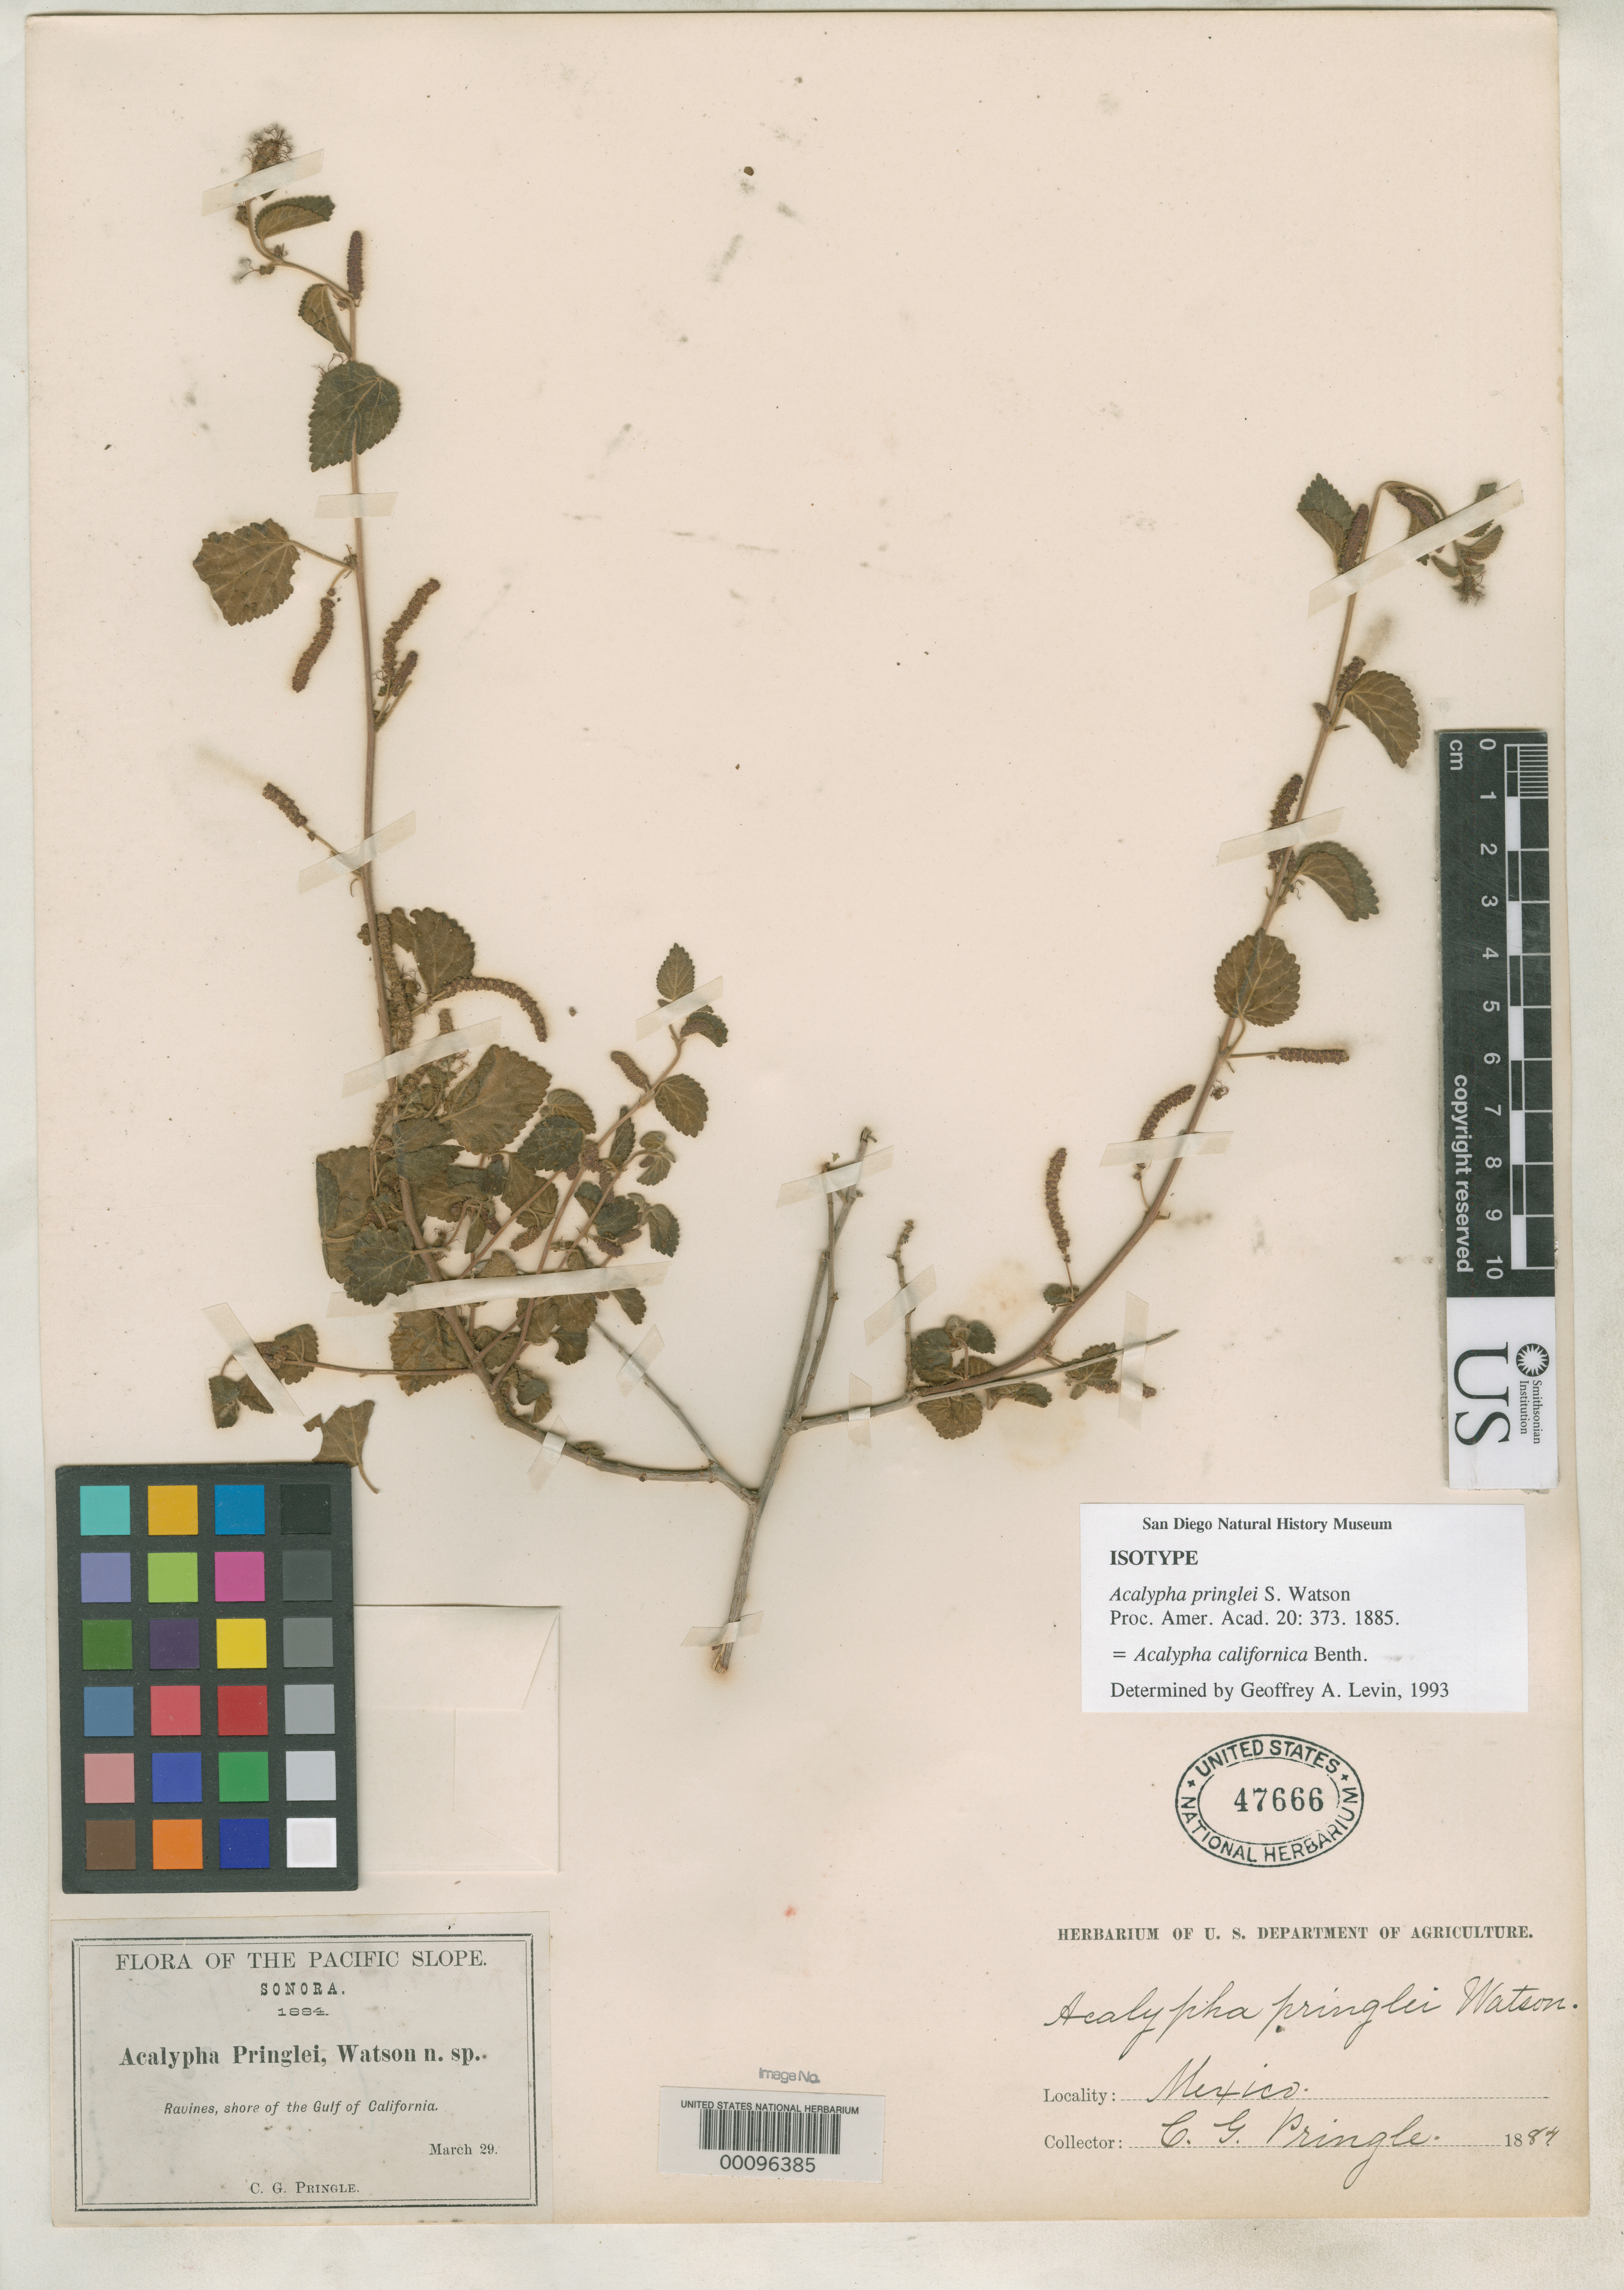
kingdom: Plantae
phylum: Tracheophyta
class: Magnoliopsida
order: Malpighiales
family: Euphorbiaceae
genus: Acalypha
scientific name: Acalypha pringlei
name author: S. Watson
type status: Isotype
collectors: C. G. Pringle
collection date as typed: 29 Mar 1884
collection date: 1884-03-29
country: Mexico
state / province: Sonora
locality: Shore of Gulf of California.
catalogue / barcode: US 47666